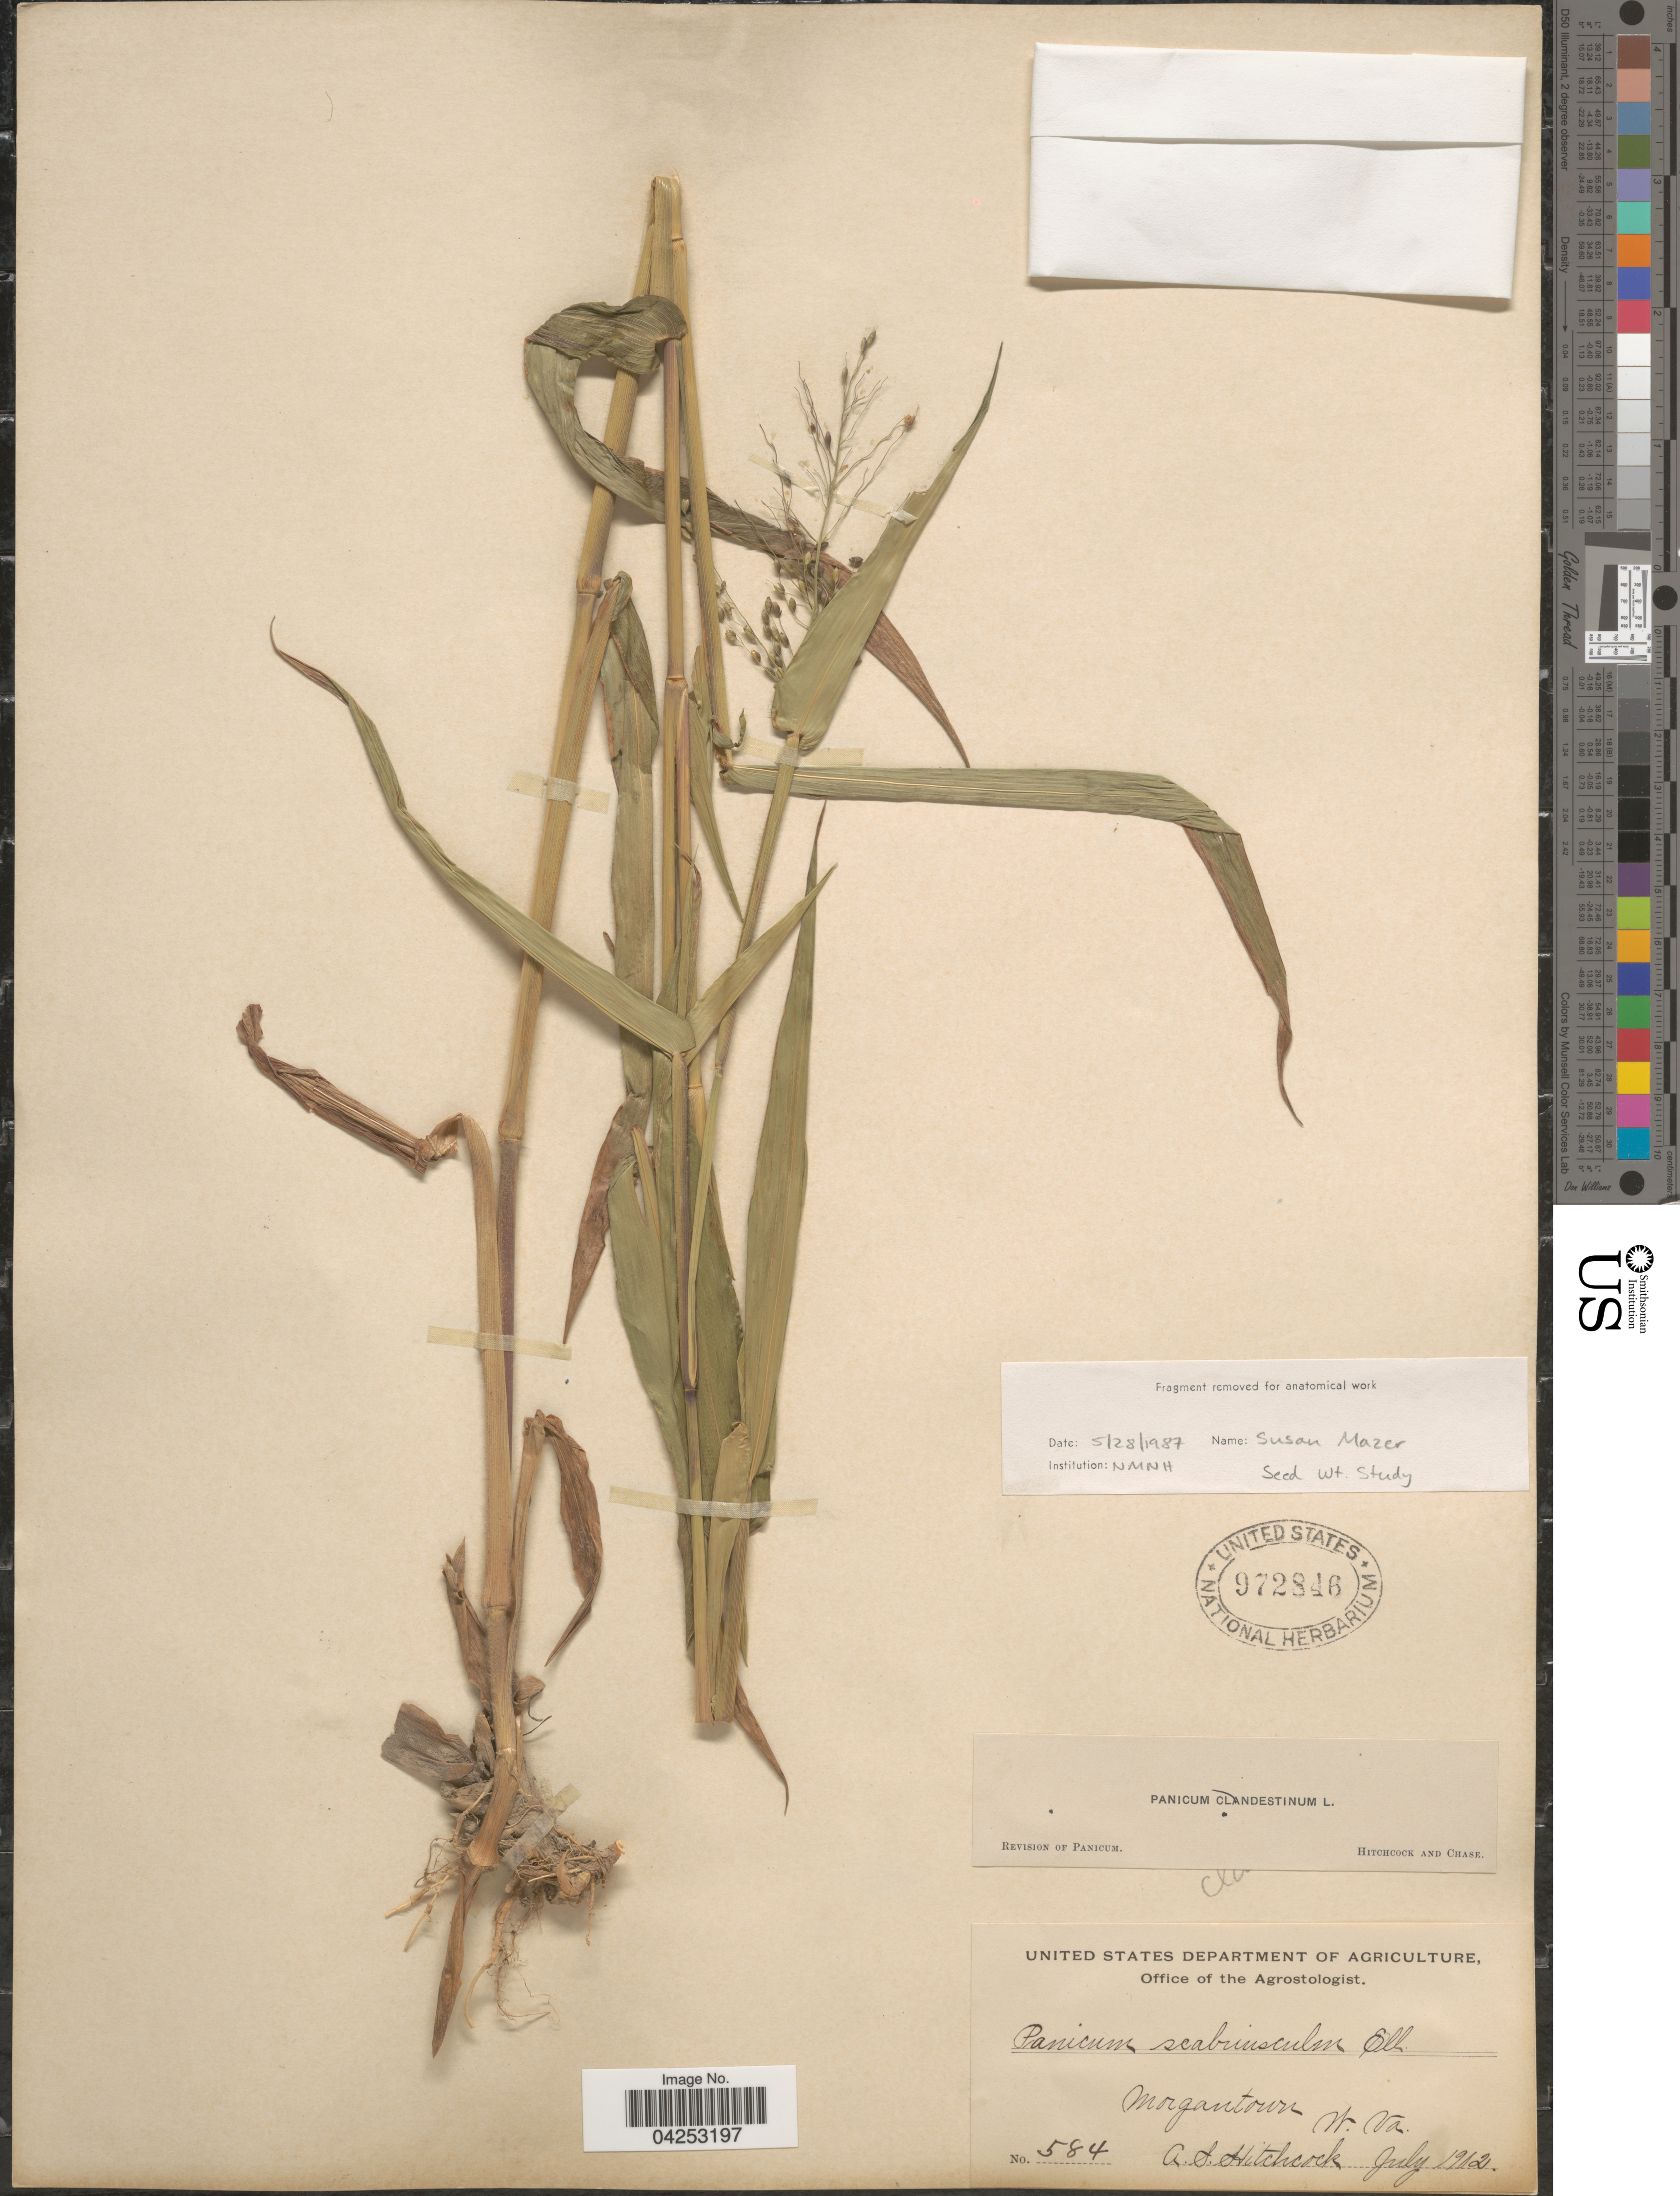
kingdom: Plantae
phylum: Tracheophyta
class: Liliopsida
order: Poales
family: Poaceae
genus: Dichanthelium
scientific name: Dichanthelium clandestinum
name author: (L.) Gould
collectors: A. S. Hitchcock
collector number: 584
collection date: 1902-07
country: United States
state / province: West Virginia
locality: Morgantown.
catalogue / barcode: US 972846